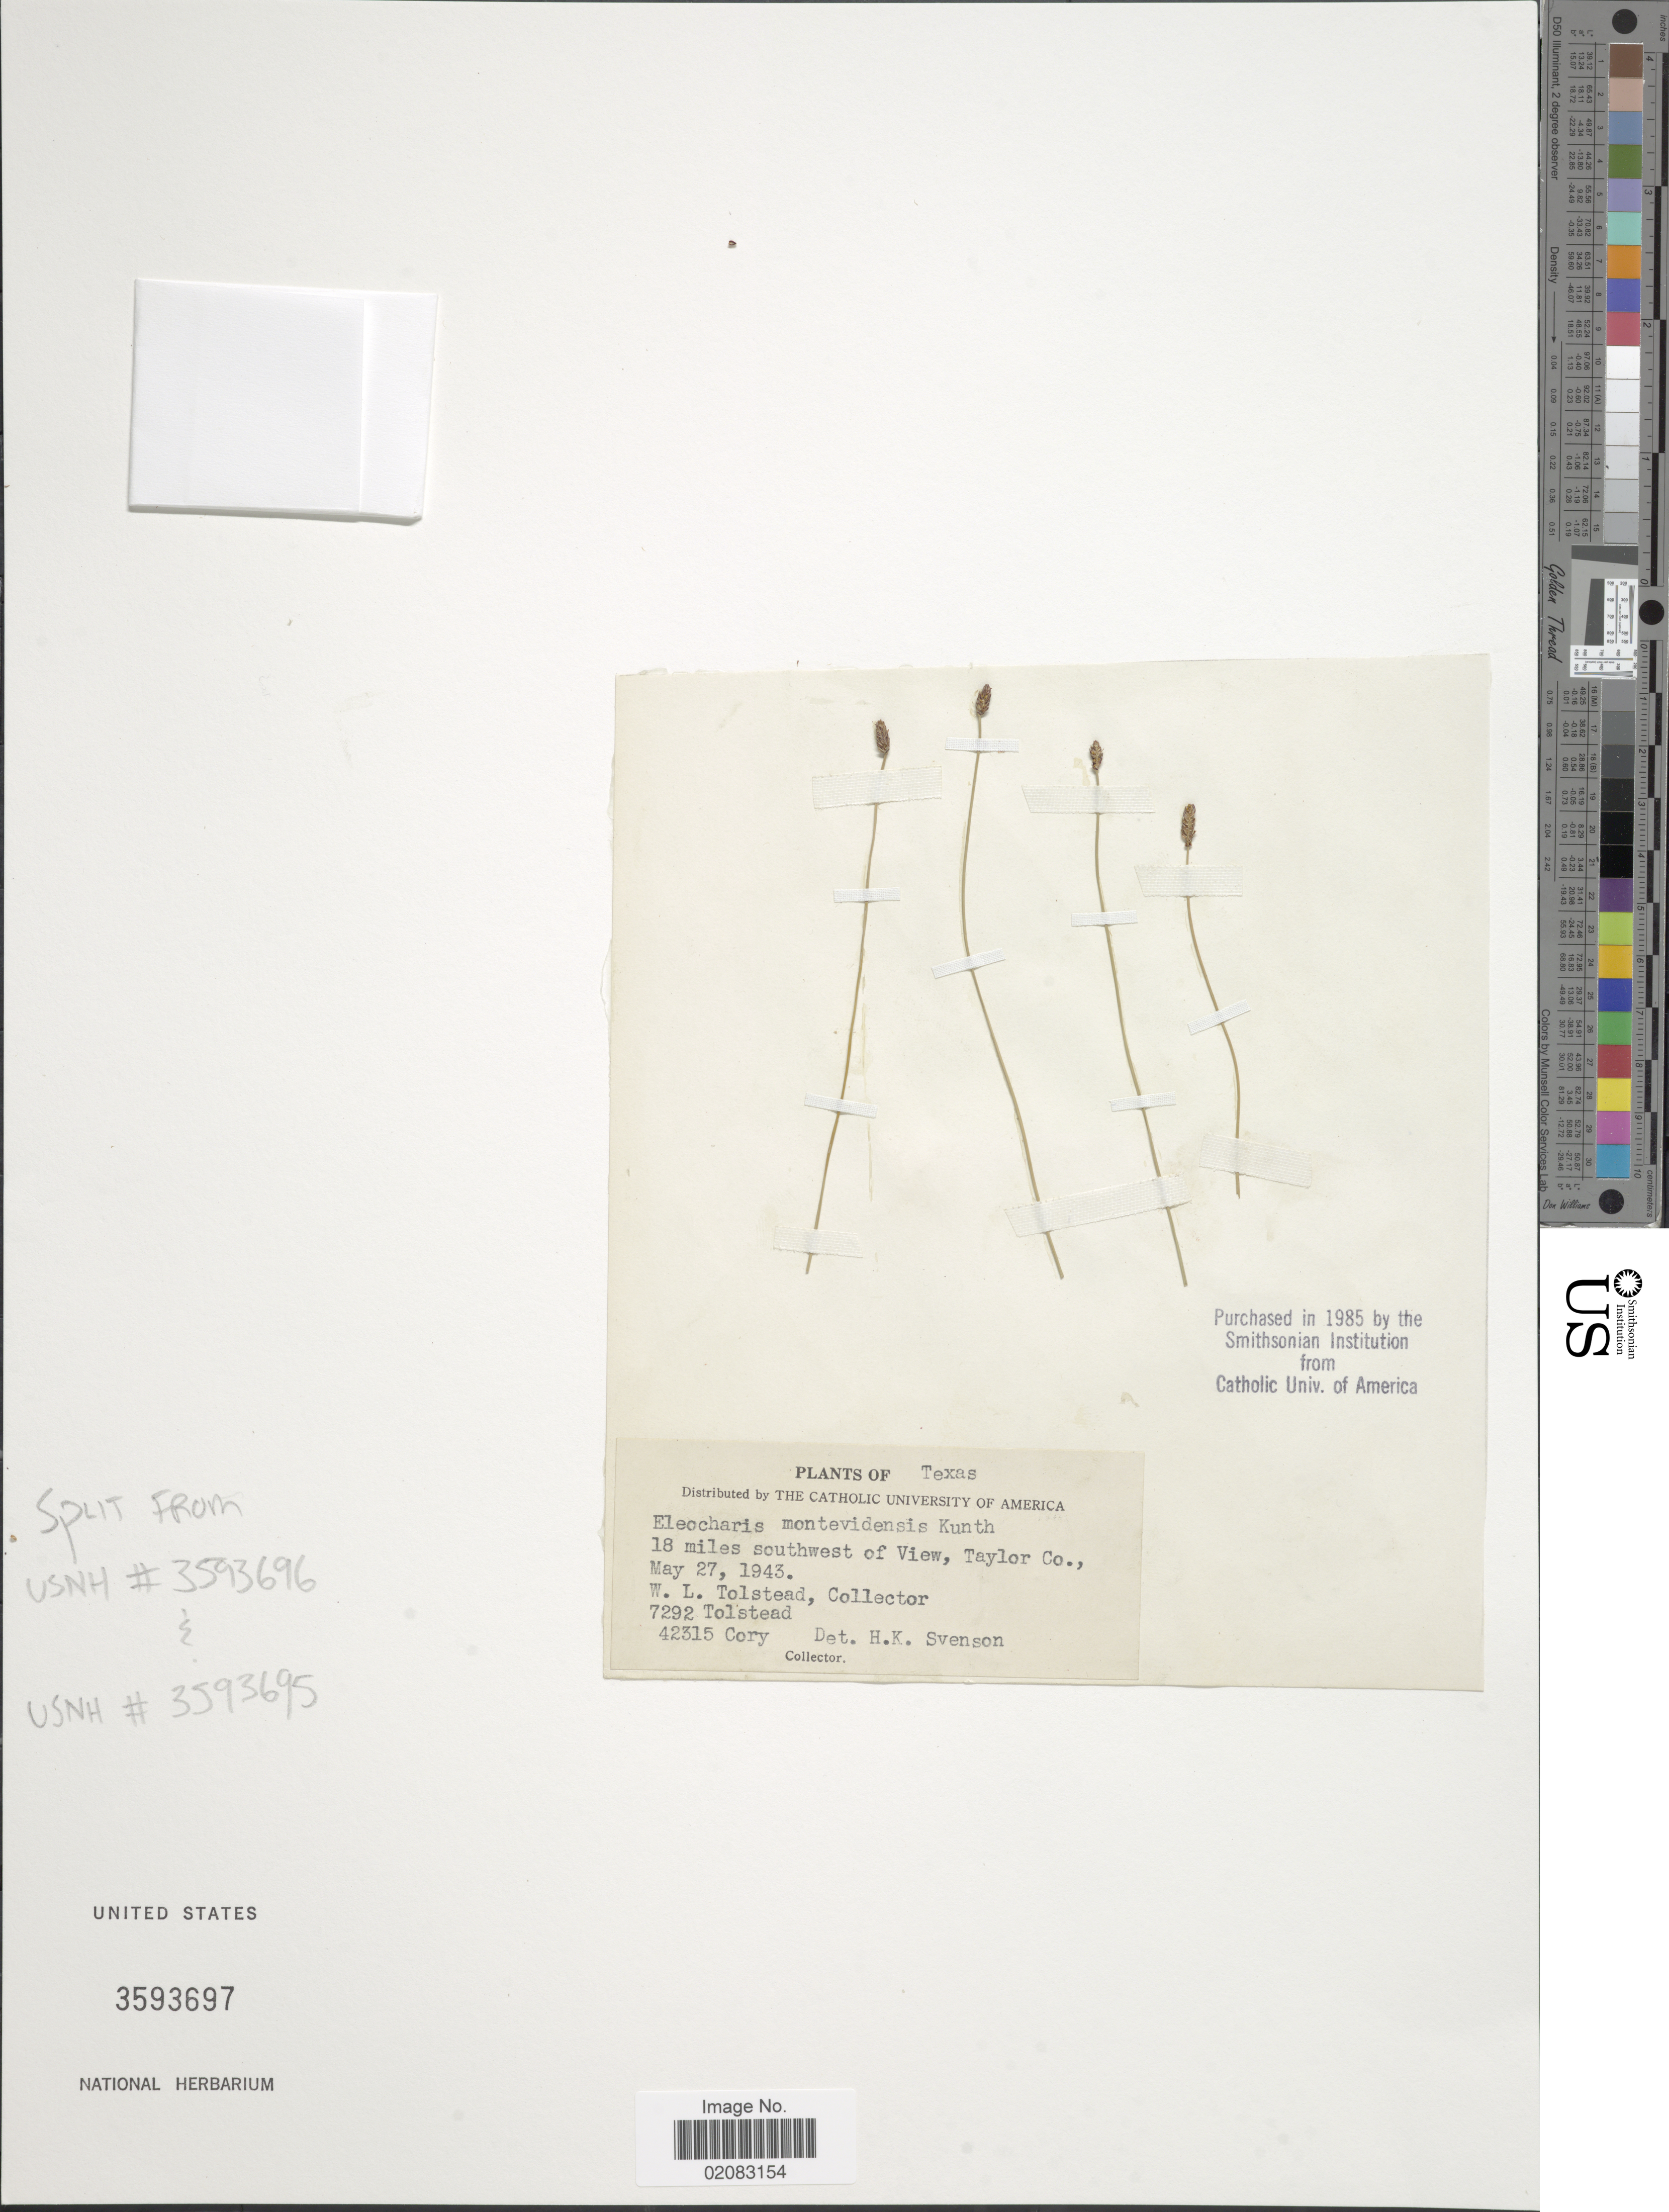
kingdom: Plantae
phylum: Tracheophyta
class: Liliopsida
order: Poales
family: Cyperaceae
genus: Eleocharis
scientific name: Eleocharis montevidensis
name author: Kunth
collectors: W. Tolstead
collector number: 42315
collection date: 1943-05-27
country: United States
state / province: Texas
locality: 18 miles southwest of View, Taylor Co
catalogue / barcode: US 3593697